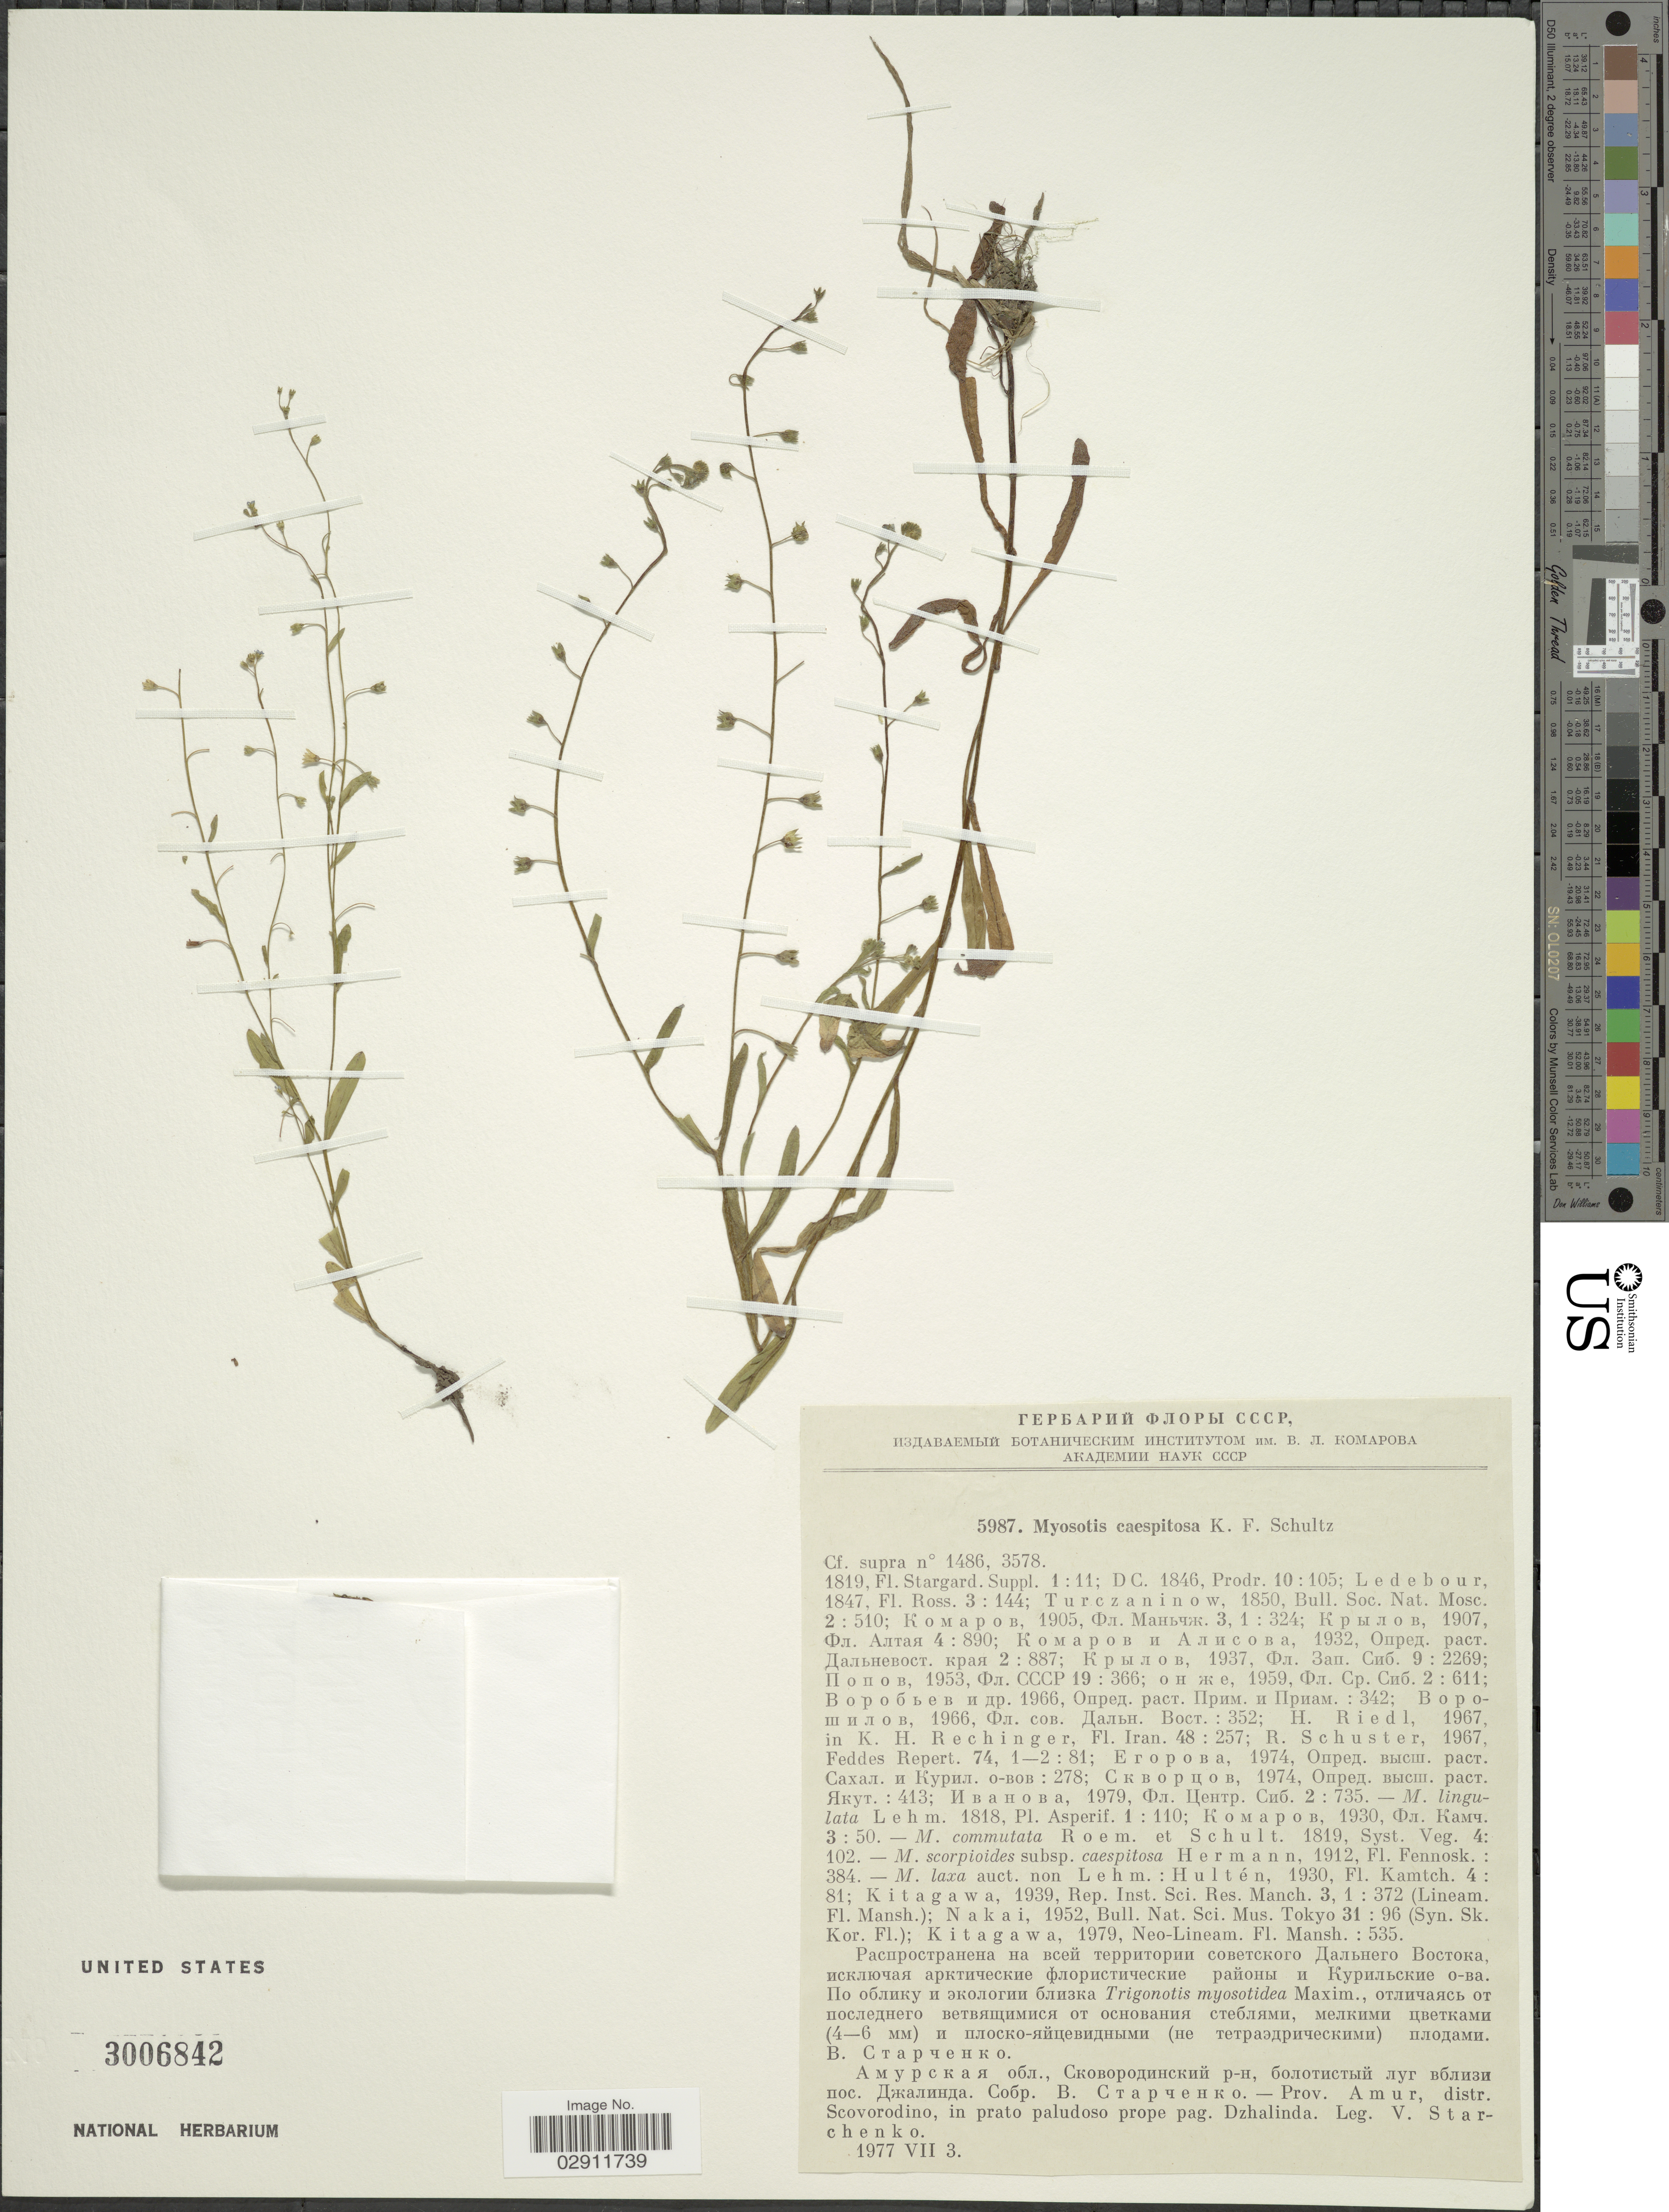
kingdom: Plantae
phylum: Tracheophyta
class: Magnoliopsida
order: Boraginales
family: Boraginaceae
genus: Myosotis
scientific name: Myosotis caespitosa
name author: Schultz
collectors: V. Starchenko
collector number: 5987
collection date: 1977-07-03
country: Russian Federation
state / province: Amur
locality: Prov. Amur, distr. Scovorodino, in prato paludoso prope pag. Dzhalinda.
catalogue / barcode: US 3006842